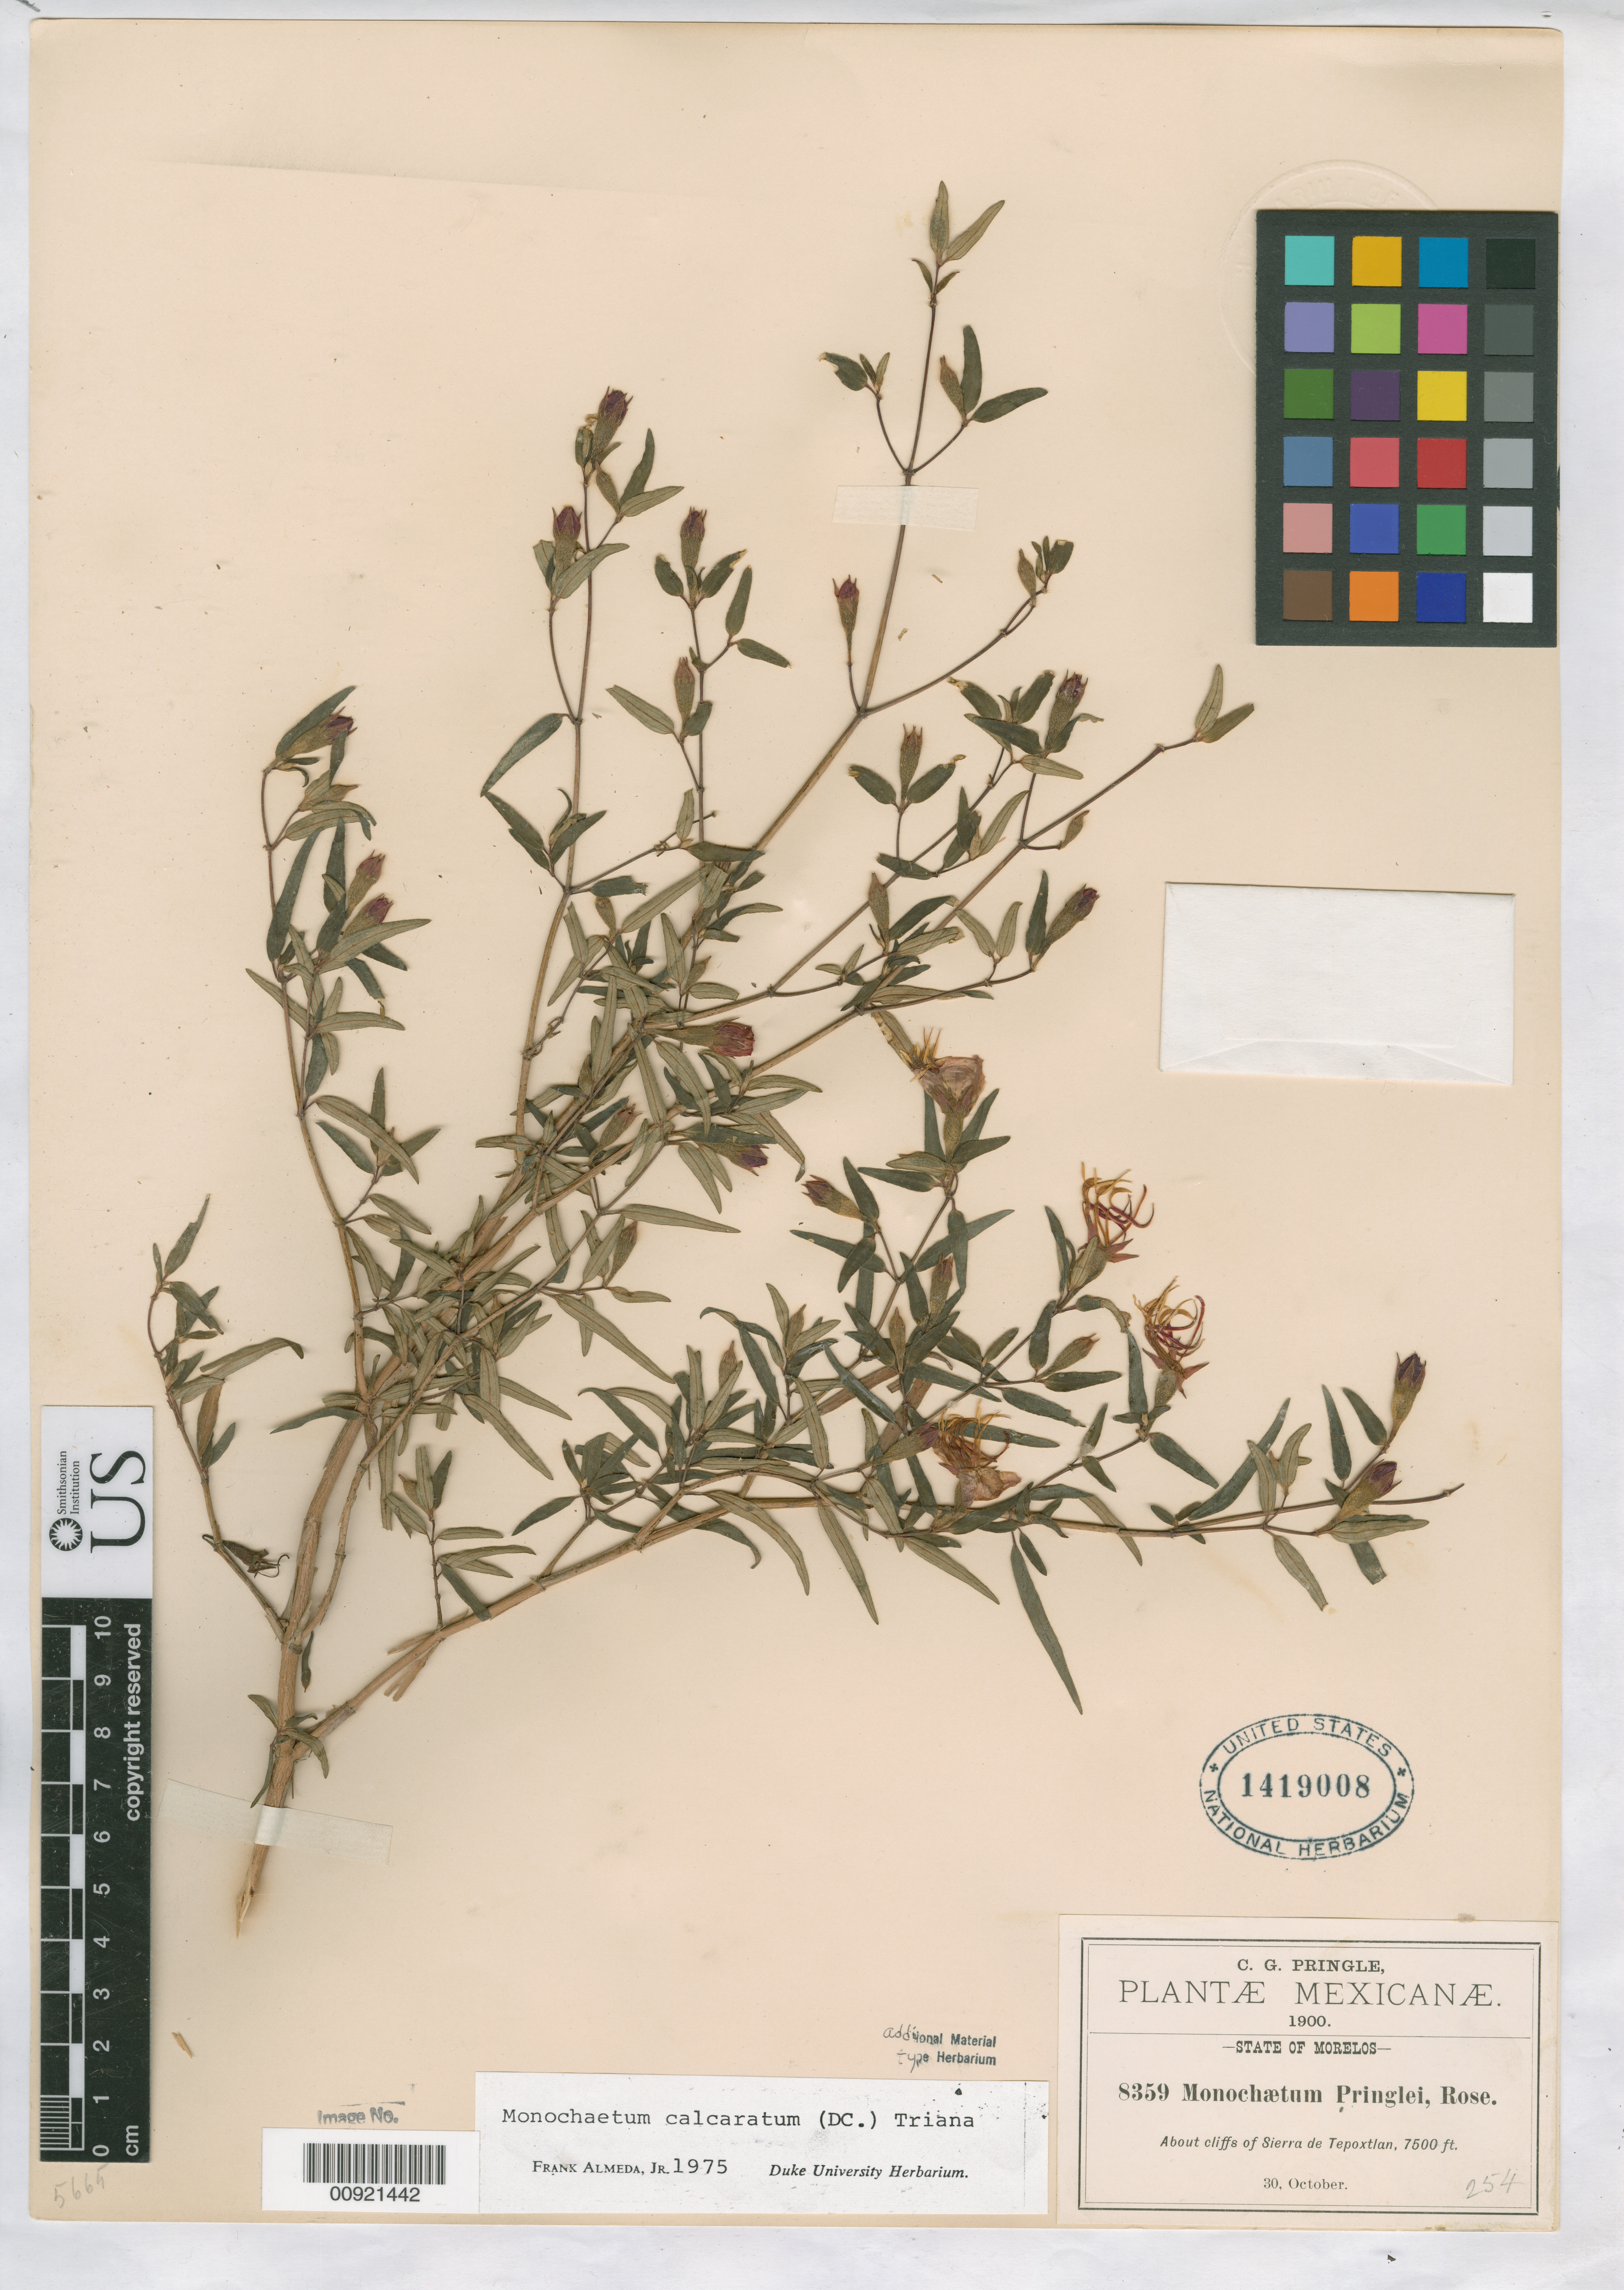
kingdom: Plantae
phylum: Tracheophyta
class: Magnoliopsida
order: Myrtales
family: Melastomataceae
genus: Monochaetum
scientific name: Monochaetum pringlei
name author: Rose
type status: Isotype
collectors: C. G. Pringle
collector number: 8359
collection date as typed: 30 Oct 1900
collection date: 1900-10-30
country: Mexico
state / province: Morelos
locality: Sierra de Tepoxtlan.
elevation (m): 2286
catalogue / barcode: US 1419008